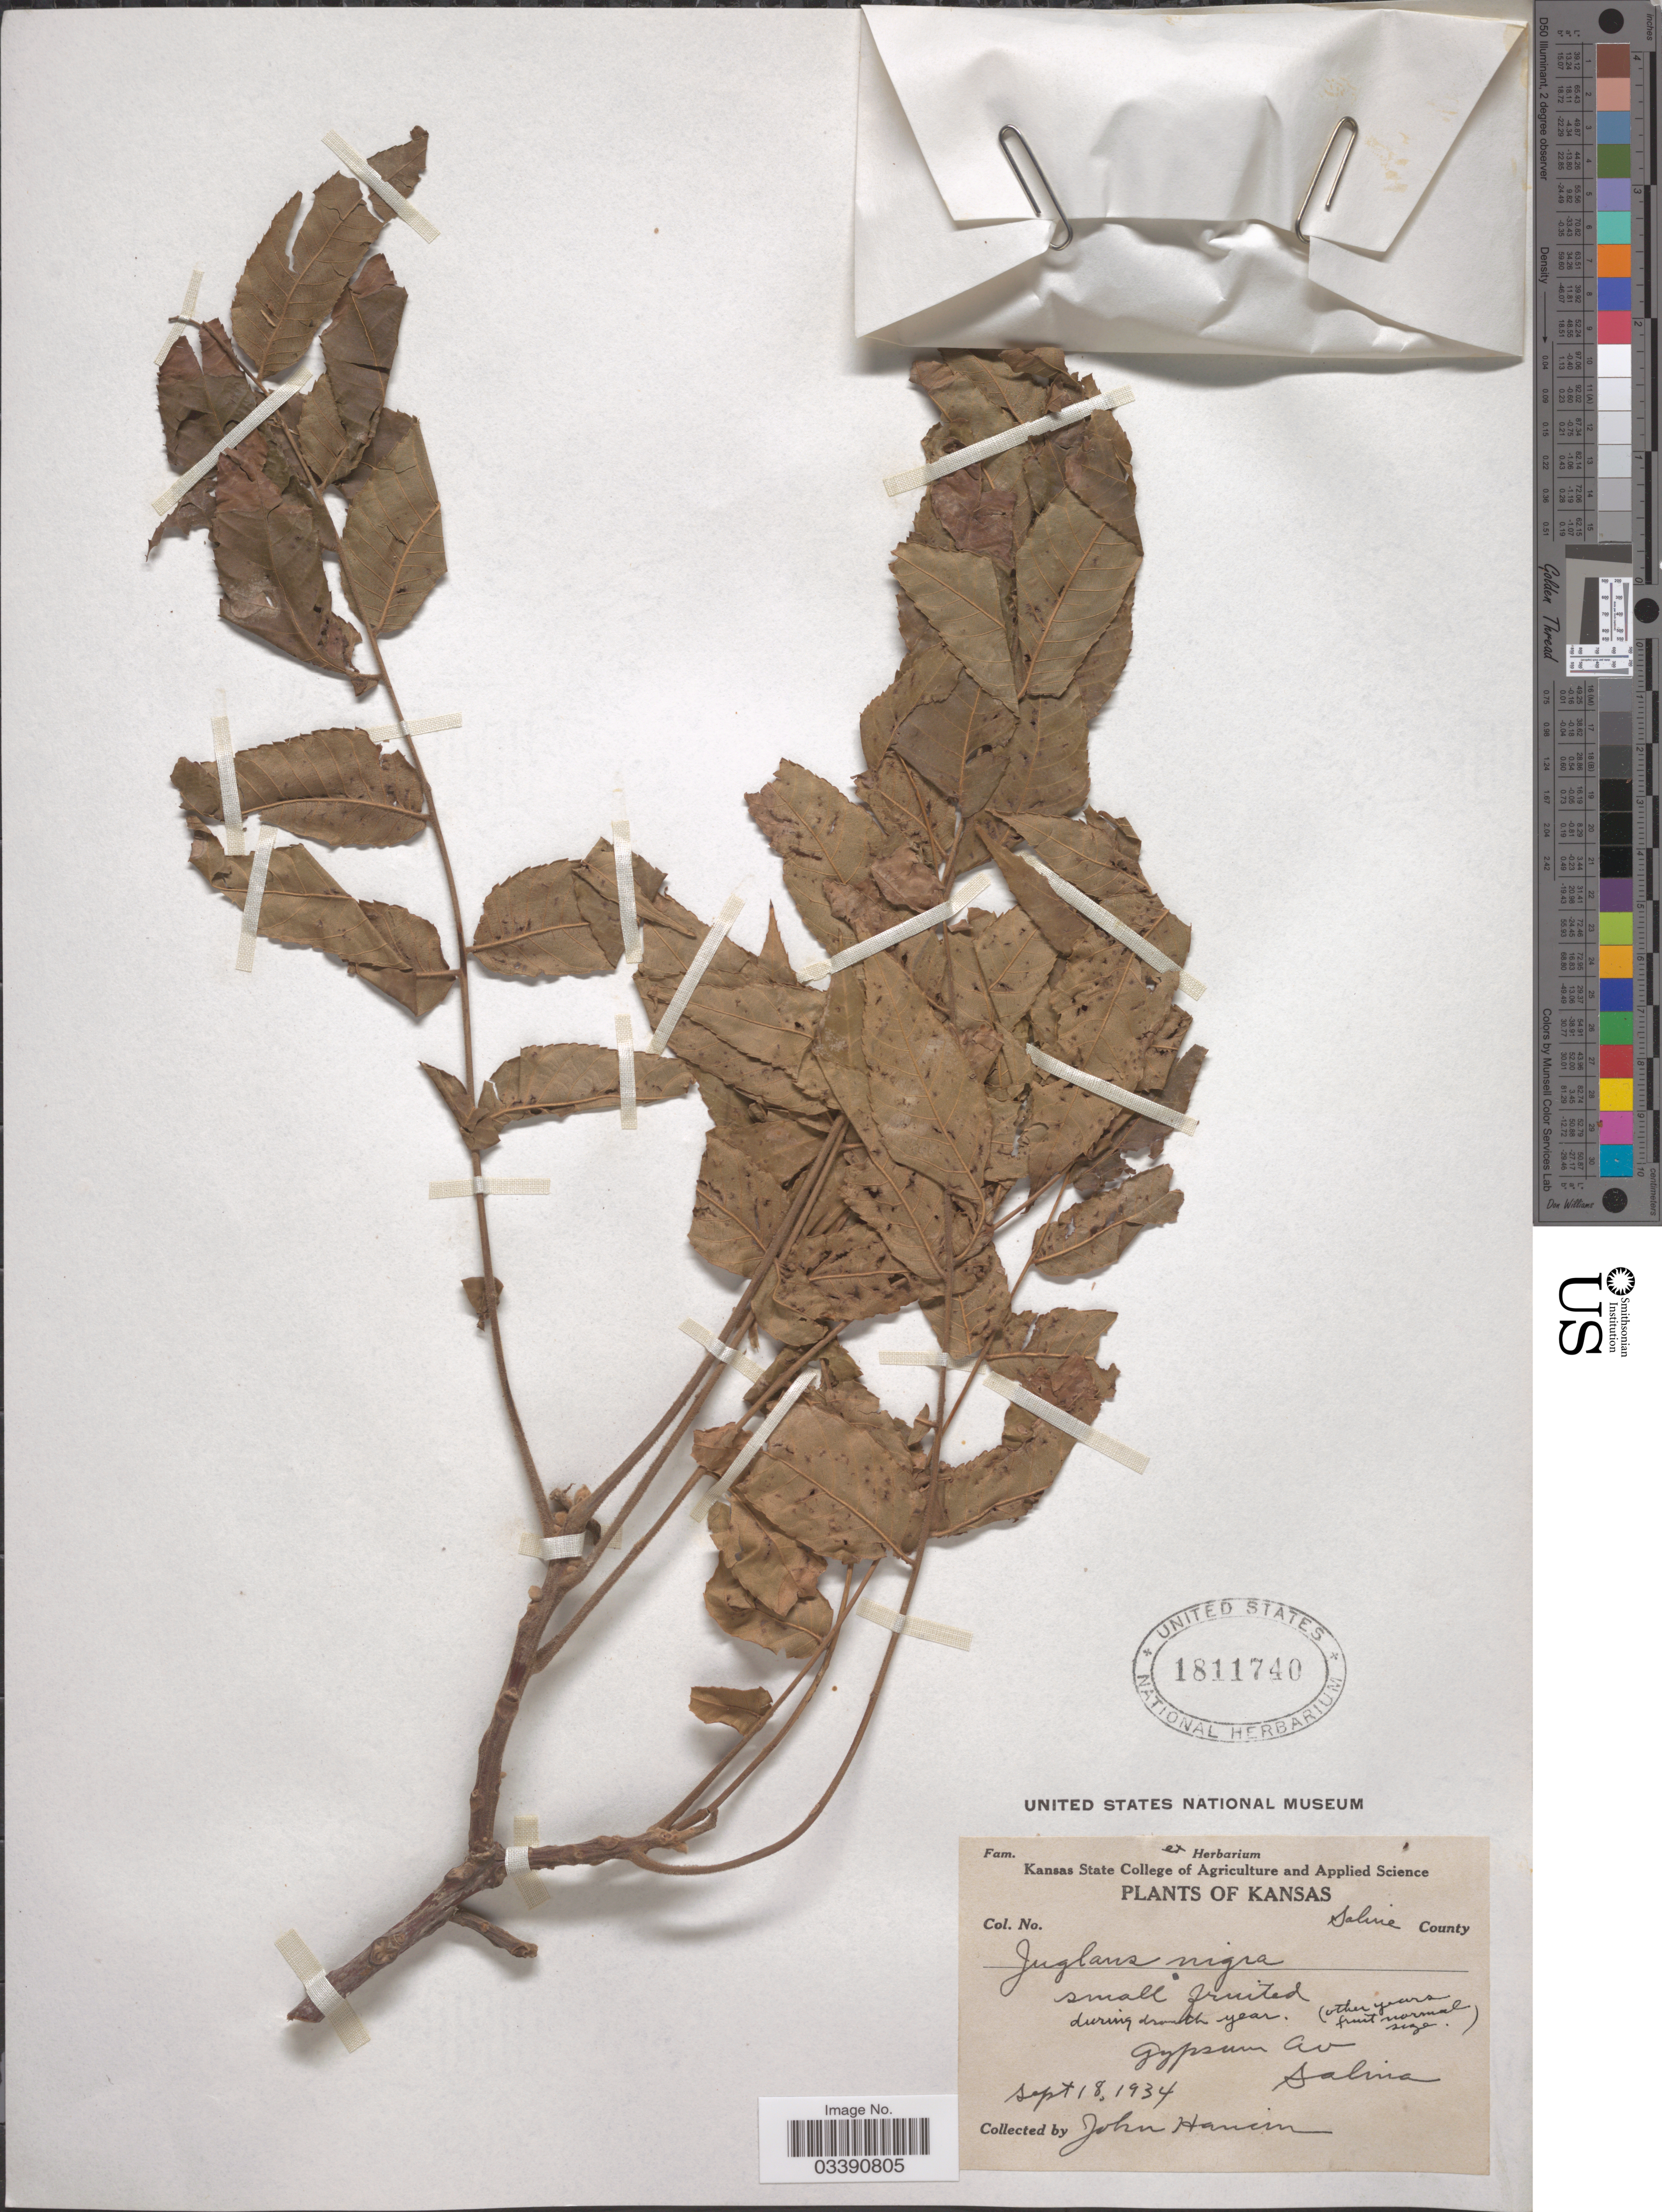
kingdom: Plantae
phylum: Tracheophyta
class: Magnoliopsida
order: Fagales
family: Juglandaceae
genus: Juglans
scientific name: Juglans nigra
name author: L.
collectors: J. Hancin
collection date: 1934-09-18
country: United States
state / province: Kansas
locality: Saline County. Gypsum Av. Salina.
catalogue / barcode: US 1811740